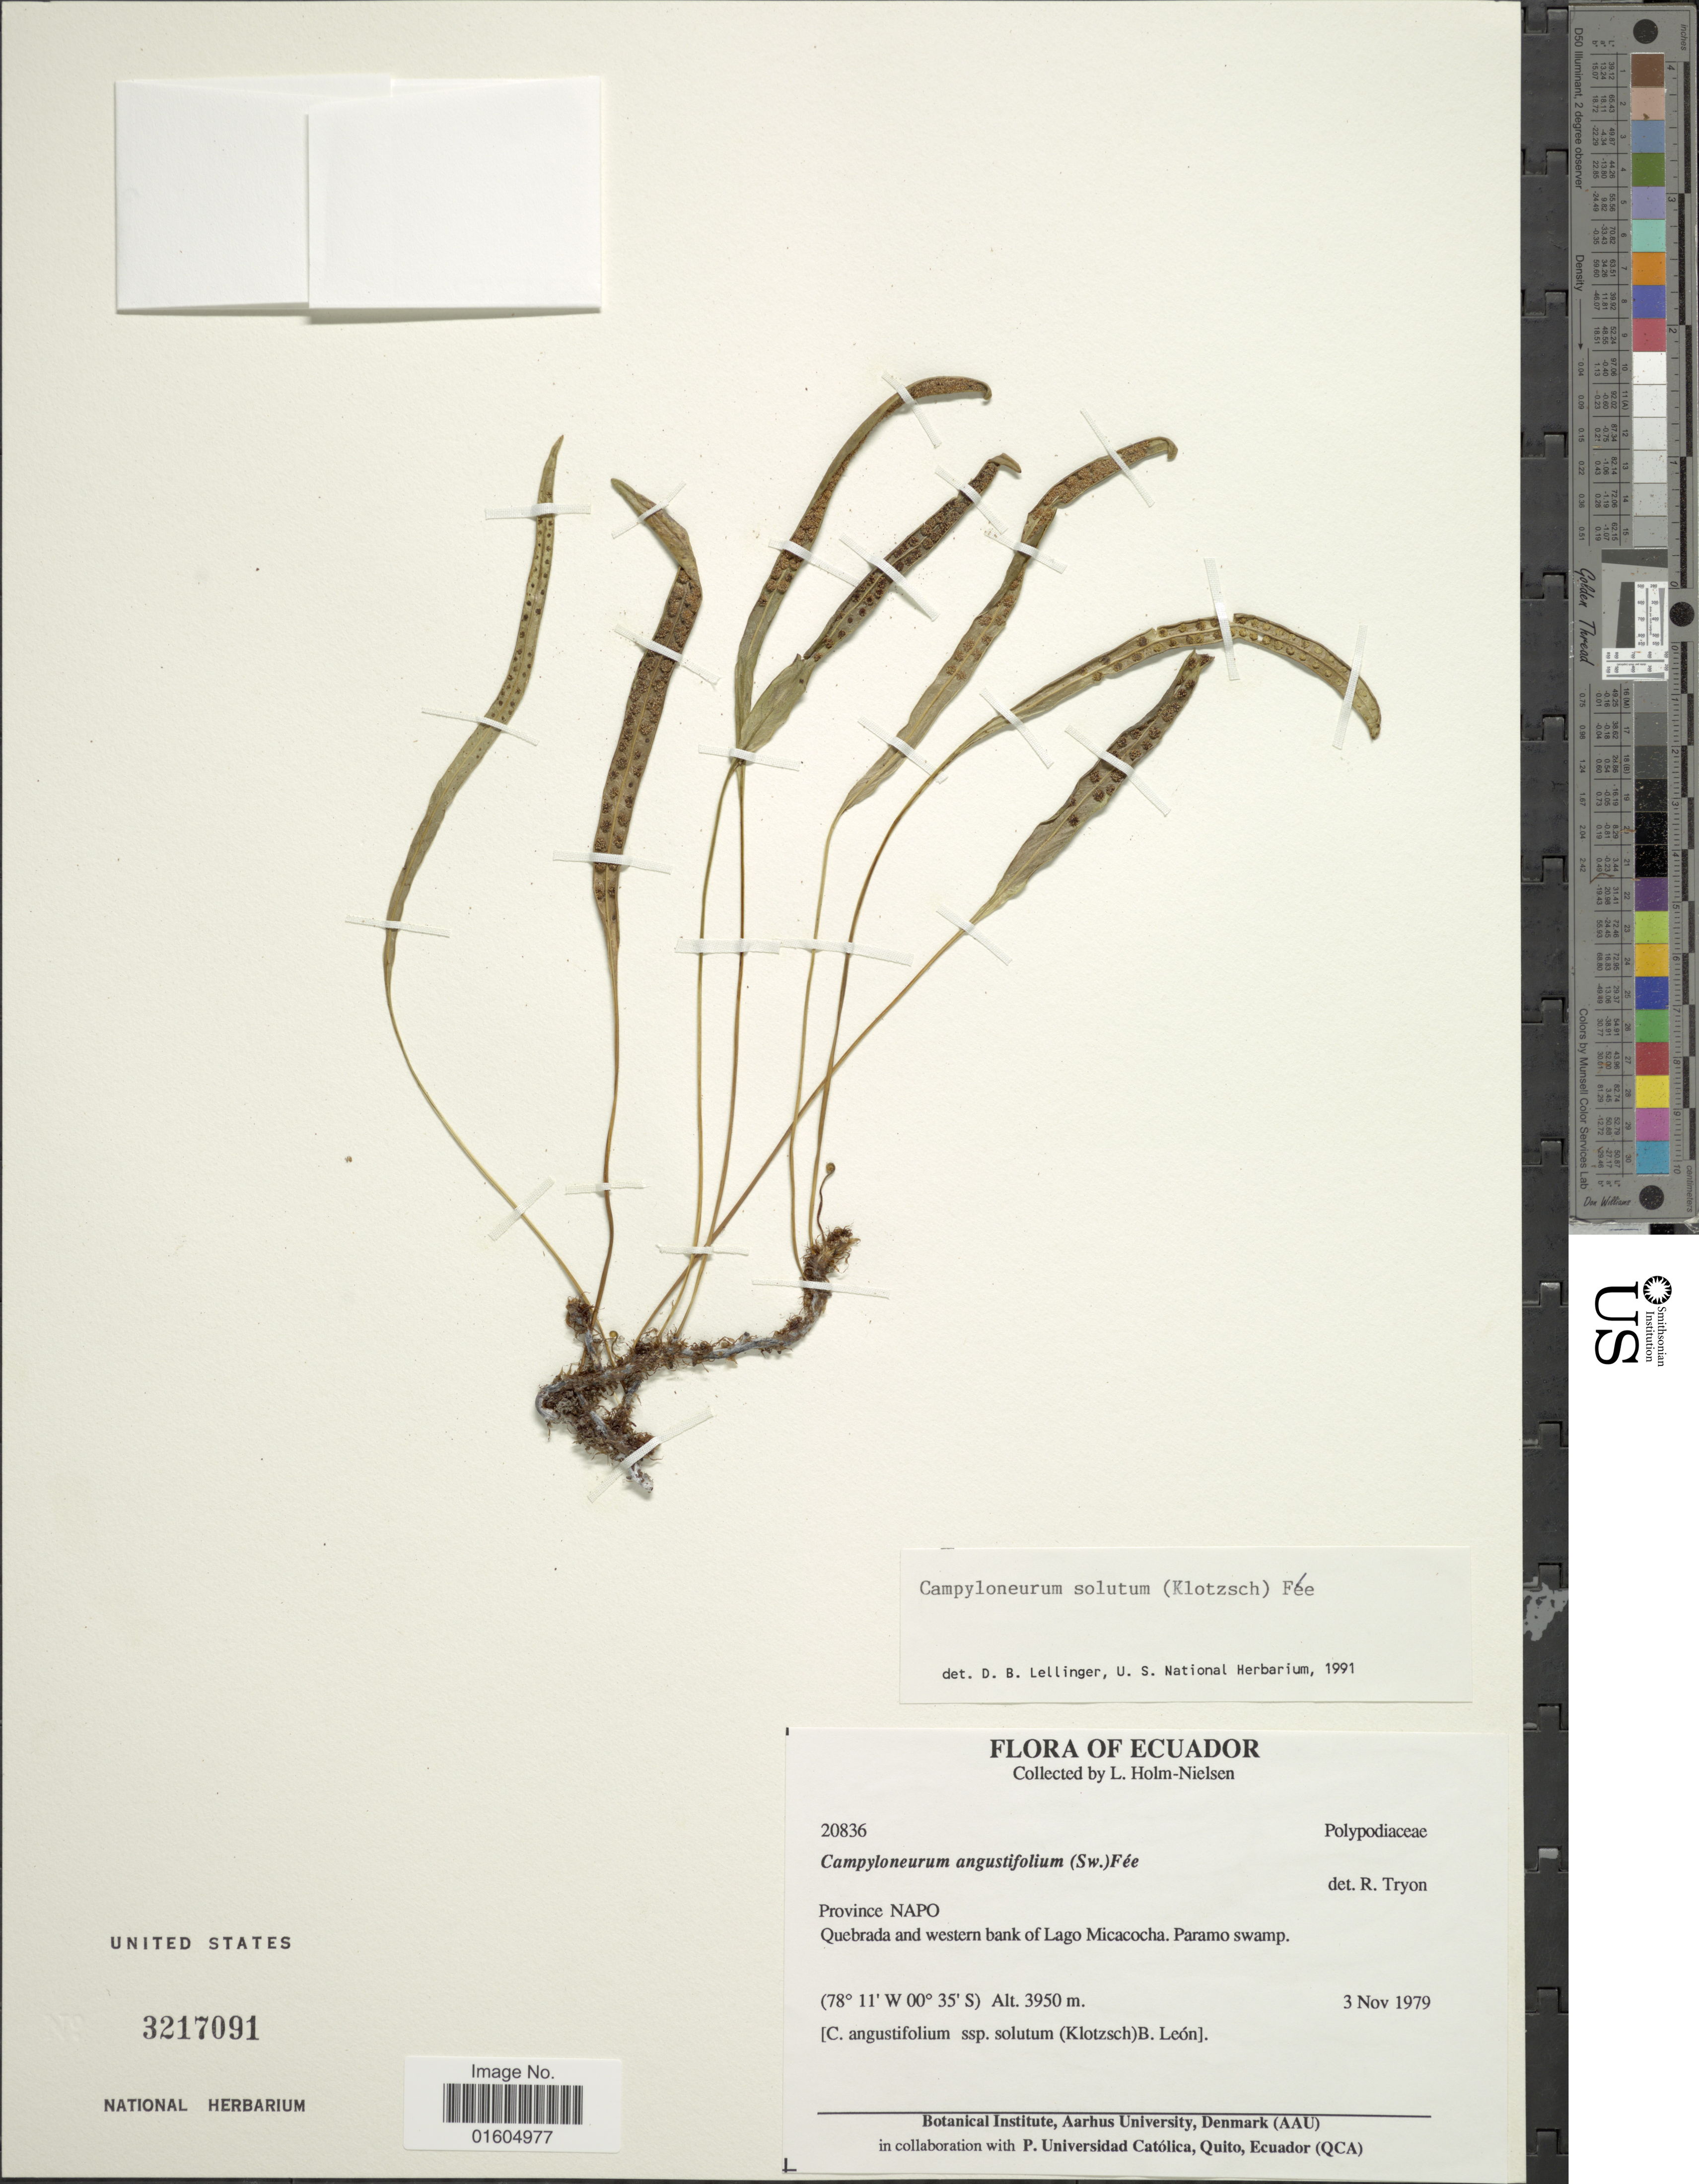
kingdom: Plantae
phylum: Tracheophyta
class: Polypodiopsida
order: Polypodiales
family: Polypodiaceae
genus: Campyloneurum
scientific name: Campyloneurum solutum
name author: (Klotzsch) Fée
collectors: L. B. Holm-Nielsen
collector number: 20836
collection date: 1979-11-03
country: Ecuador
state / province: Napo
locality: Ecuador. Province Napo. Quebrada and western bank of Lago Micacocha. Paramo swamp.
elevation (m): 3950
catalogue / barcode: US 3217091